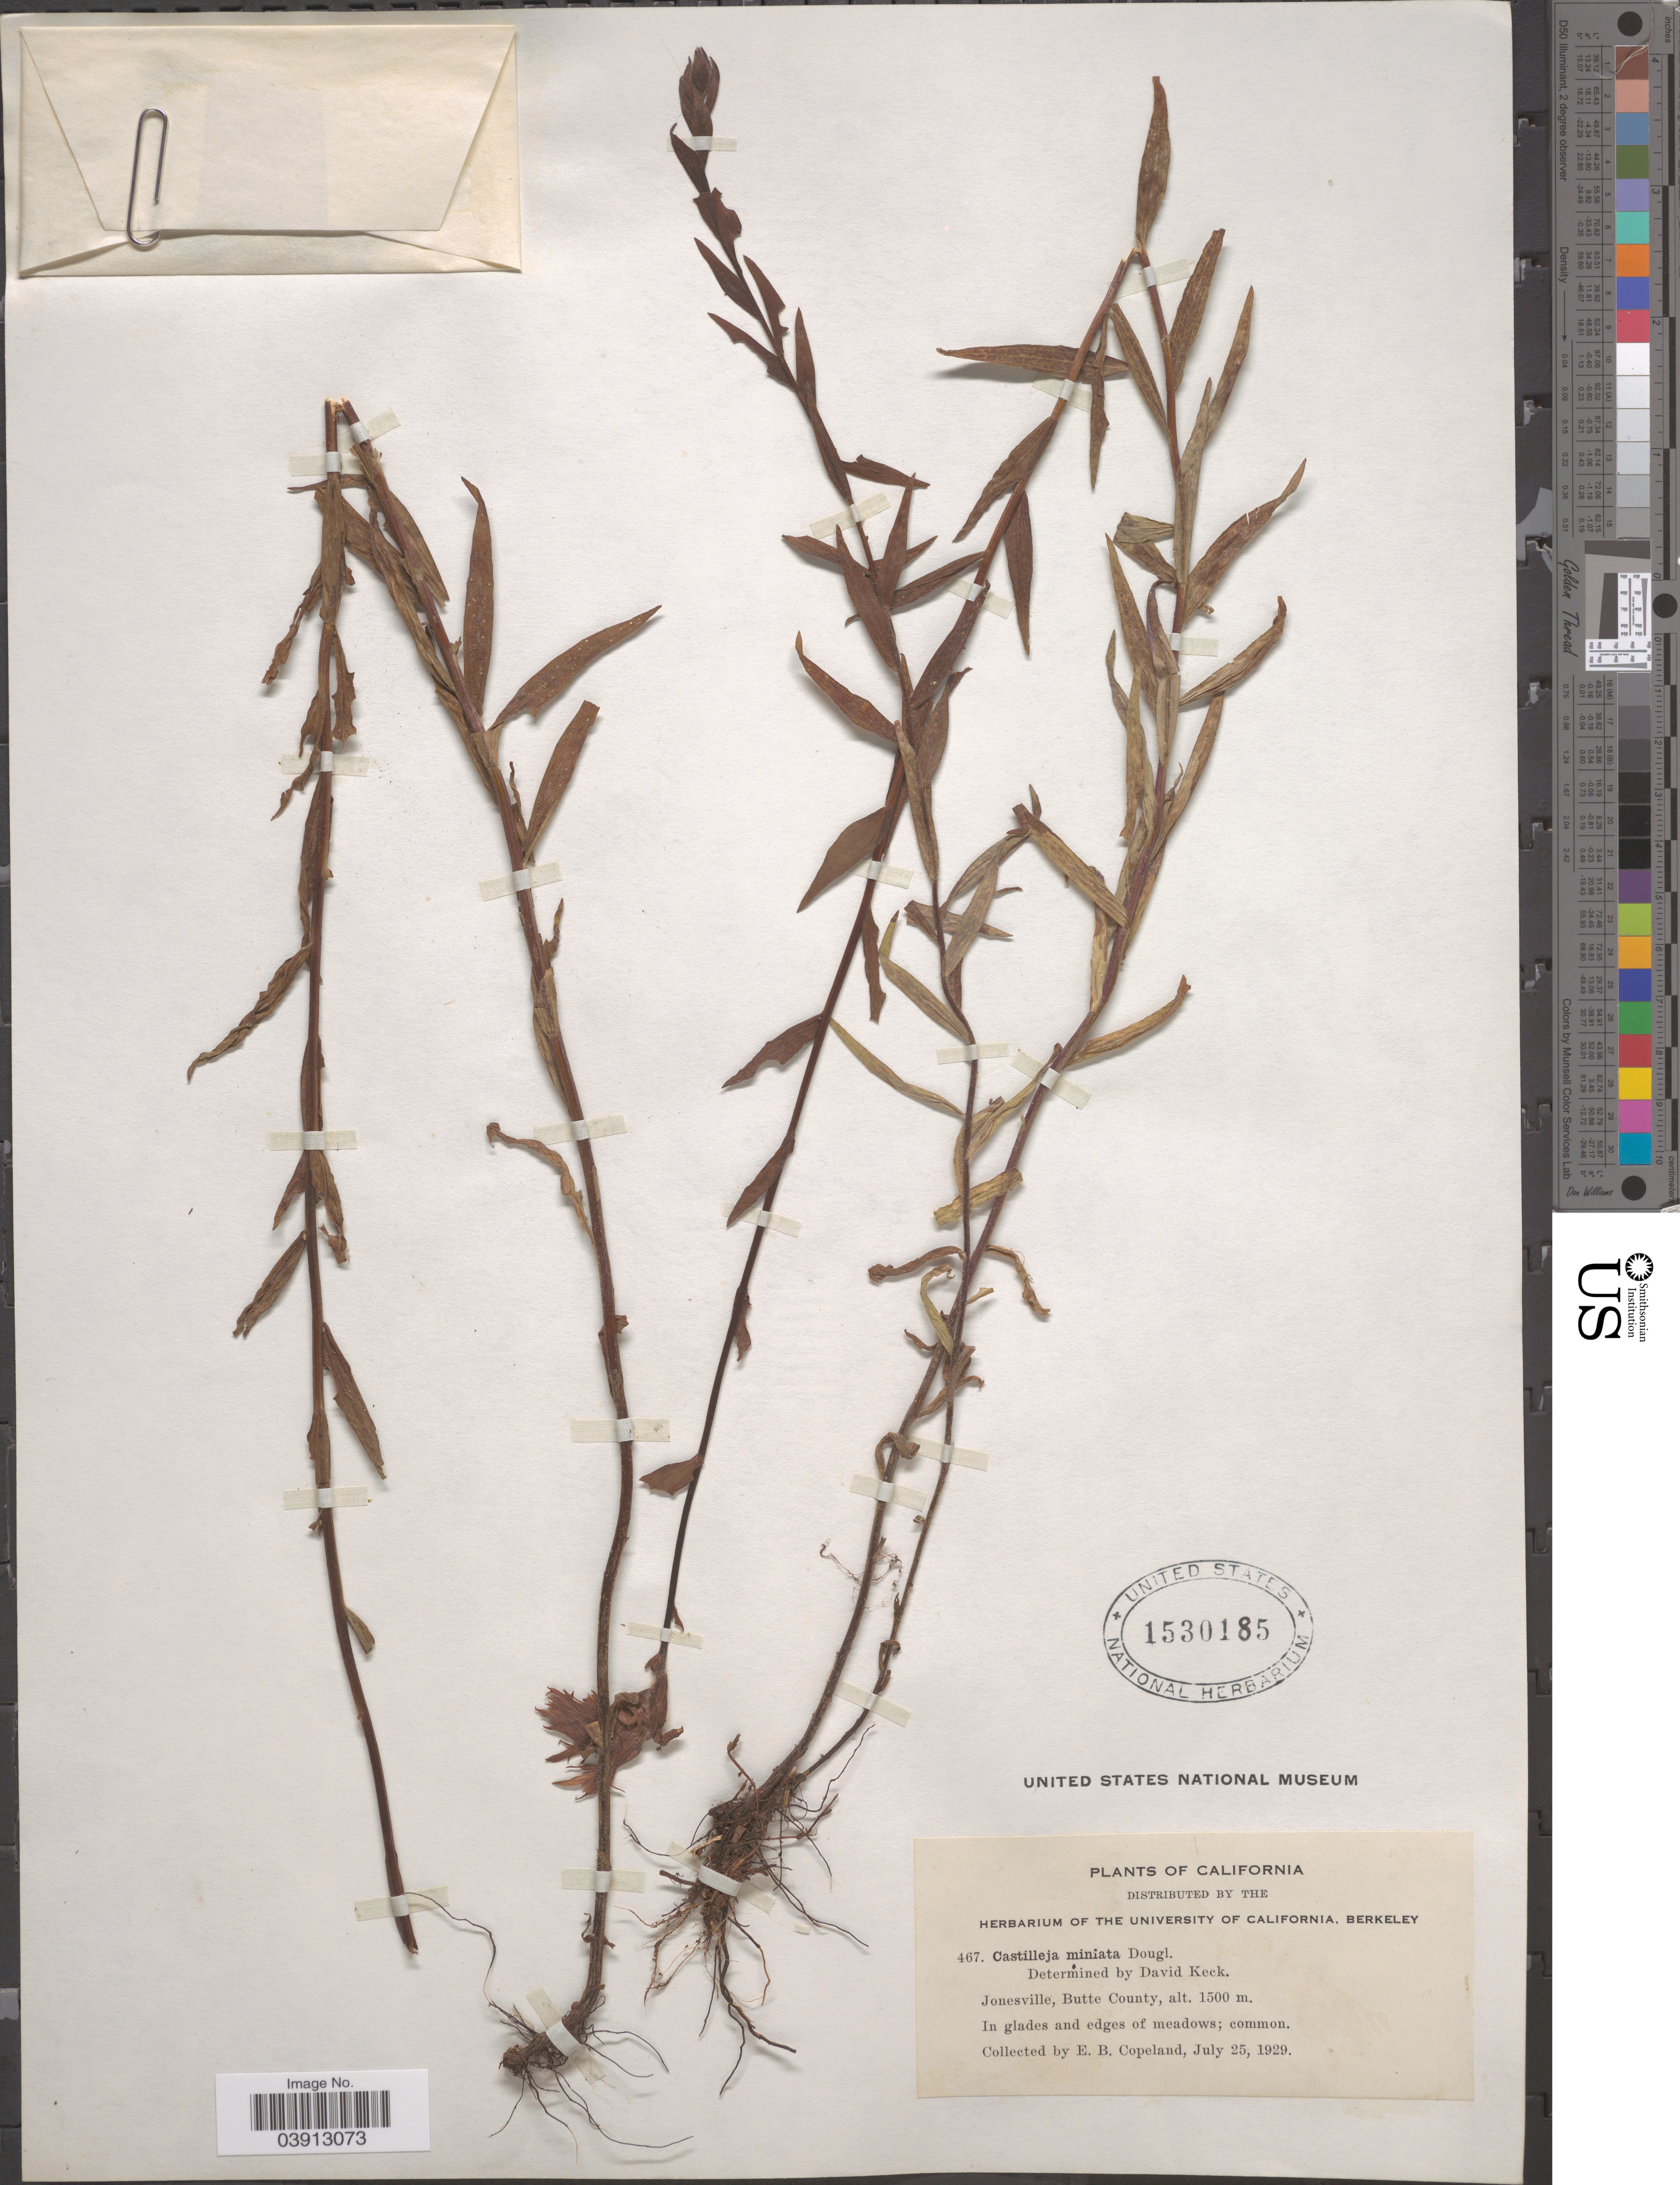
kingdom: Plantae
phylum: Tracheophyta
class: Magnoliopsida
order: Lamiales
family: Orobanchaceae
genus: Castilleja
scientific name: Castilleja miniata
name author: Douglas ex Hook.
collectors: E. B. Copeland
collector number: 467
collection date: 1929-07-25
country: United States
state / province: California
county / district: Butte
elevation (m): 1500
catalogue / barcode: US 1530185